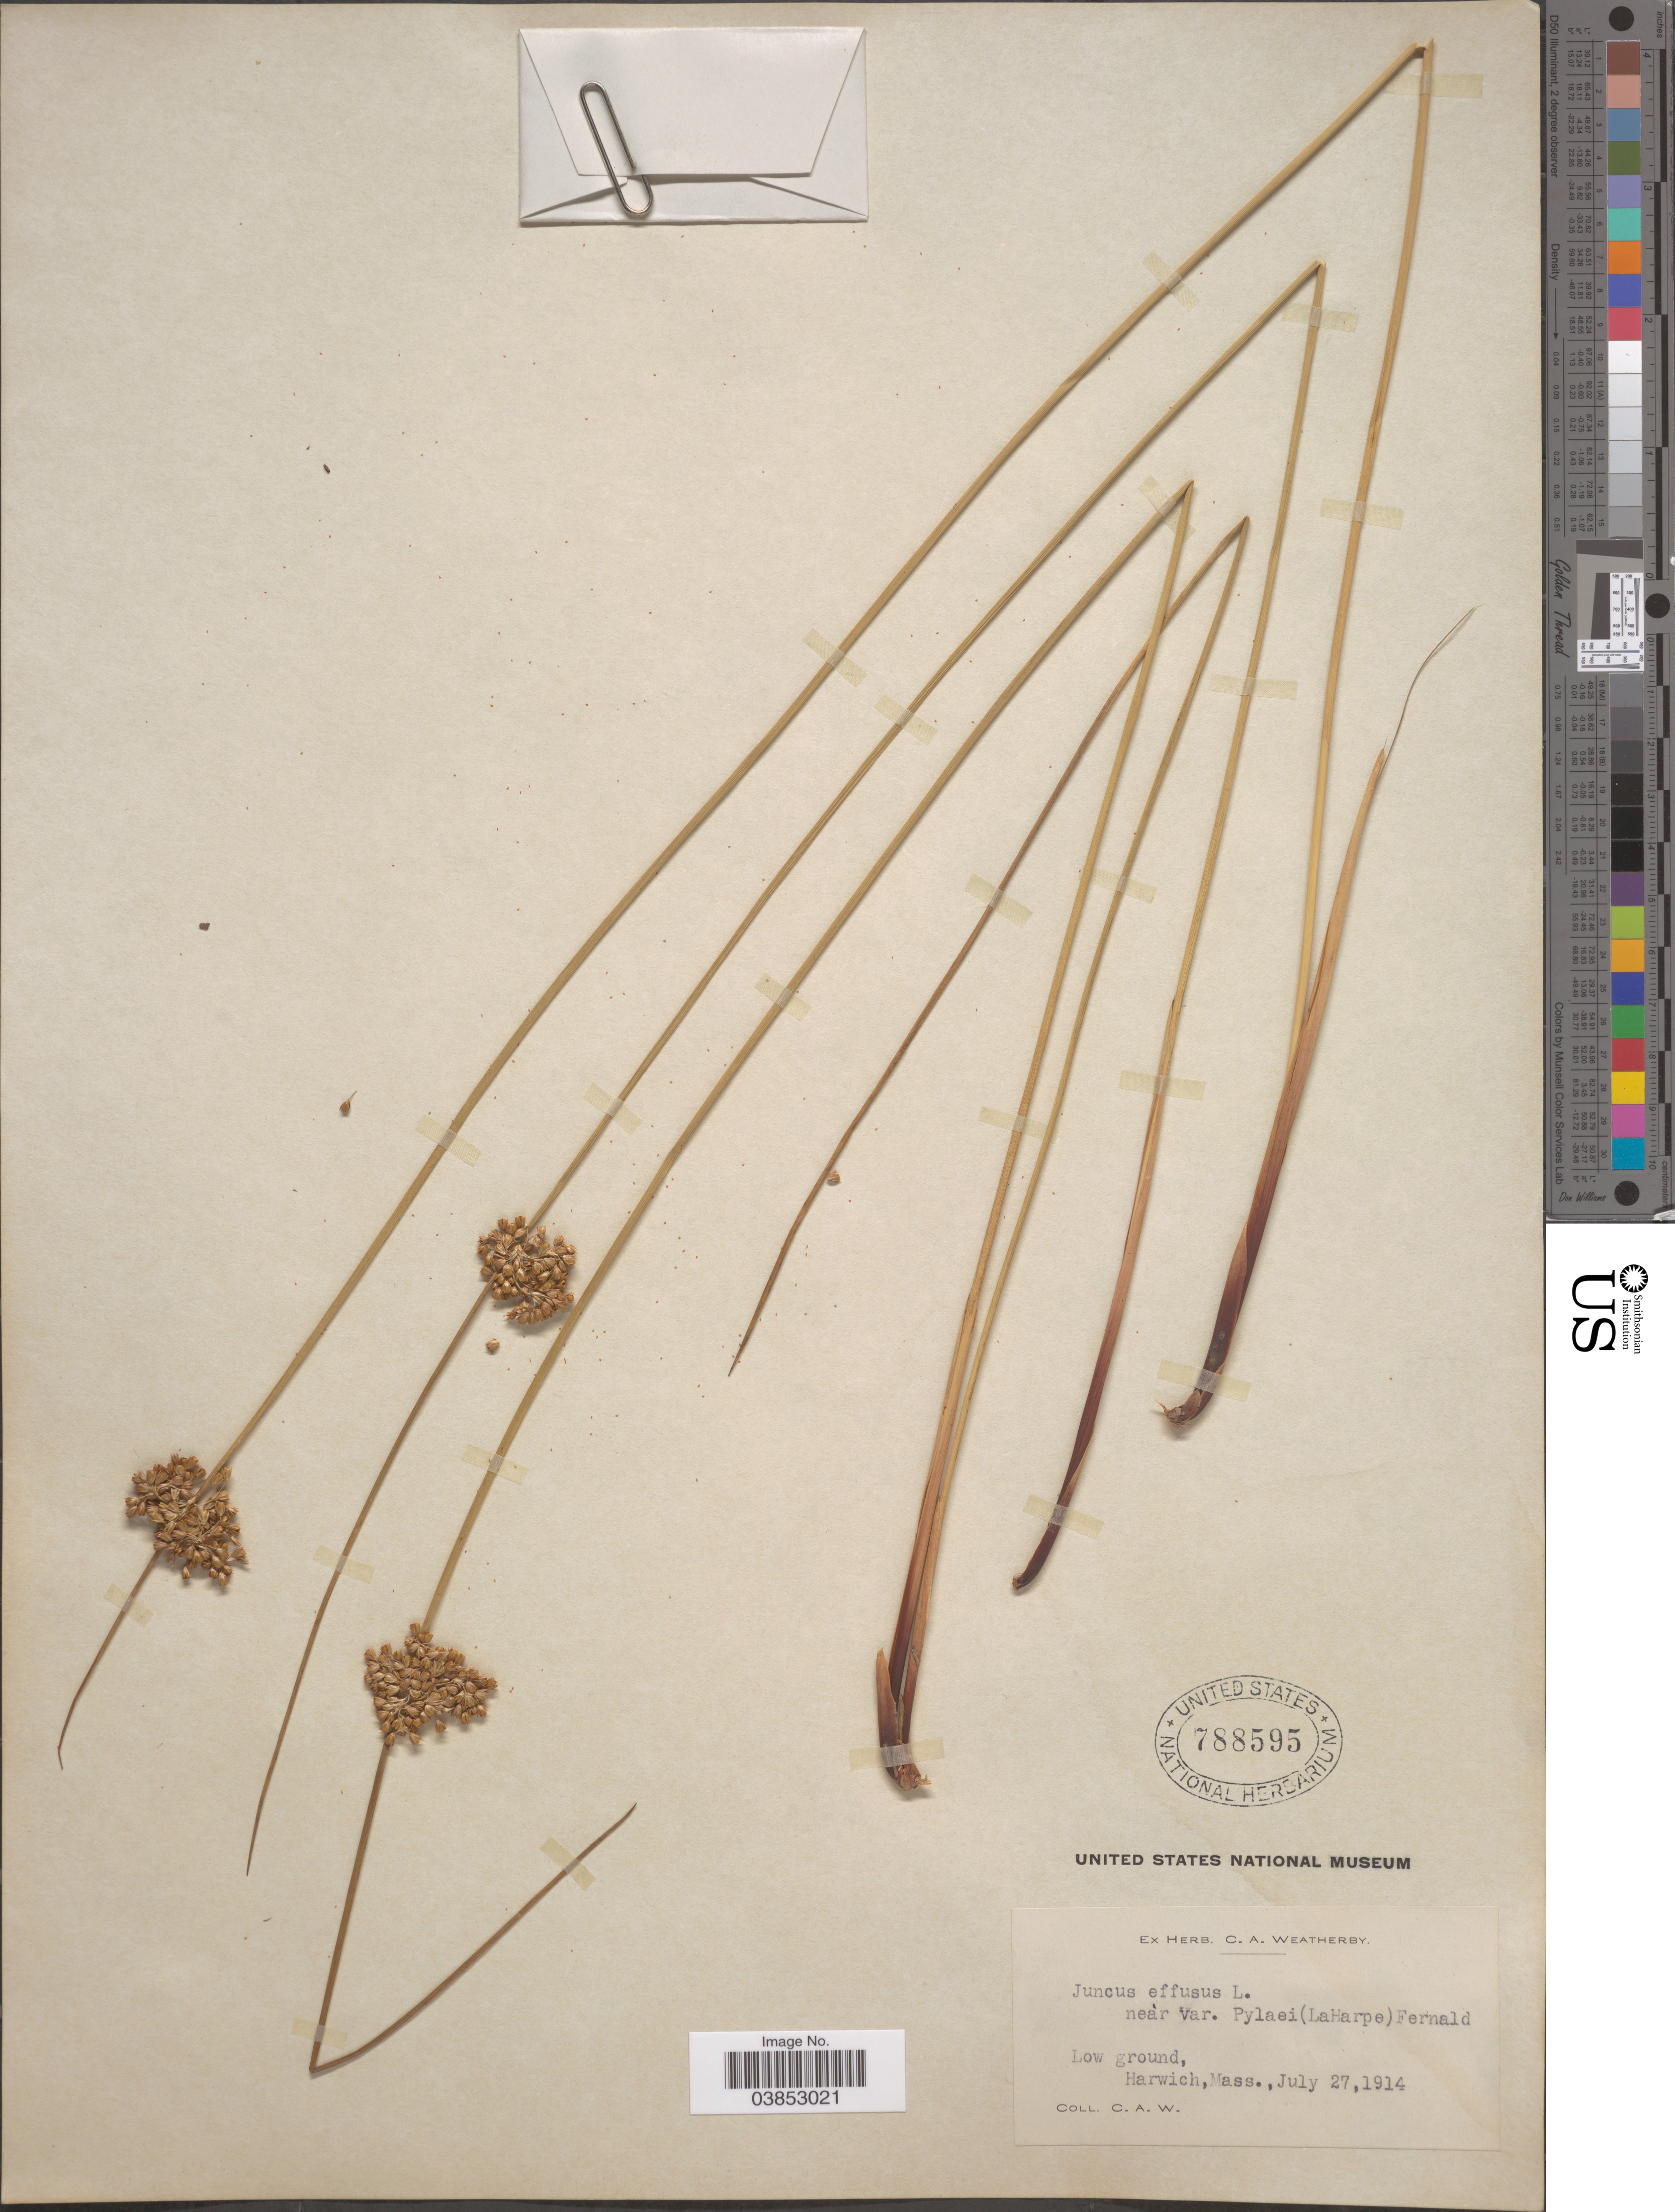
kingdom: Plantae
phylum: Tracheophyta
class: Liliopsida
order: Poales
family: Juncaceae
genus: Juncus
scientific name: Juncus effusus var. pylaei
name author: (Laharpe) Fernald & Wiegand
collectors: C. A. Weatherby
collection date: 1914-07-27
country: United States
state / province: Massachusetts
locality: Harwich.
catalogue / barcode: US 788595